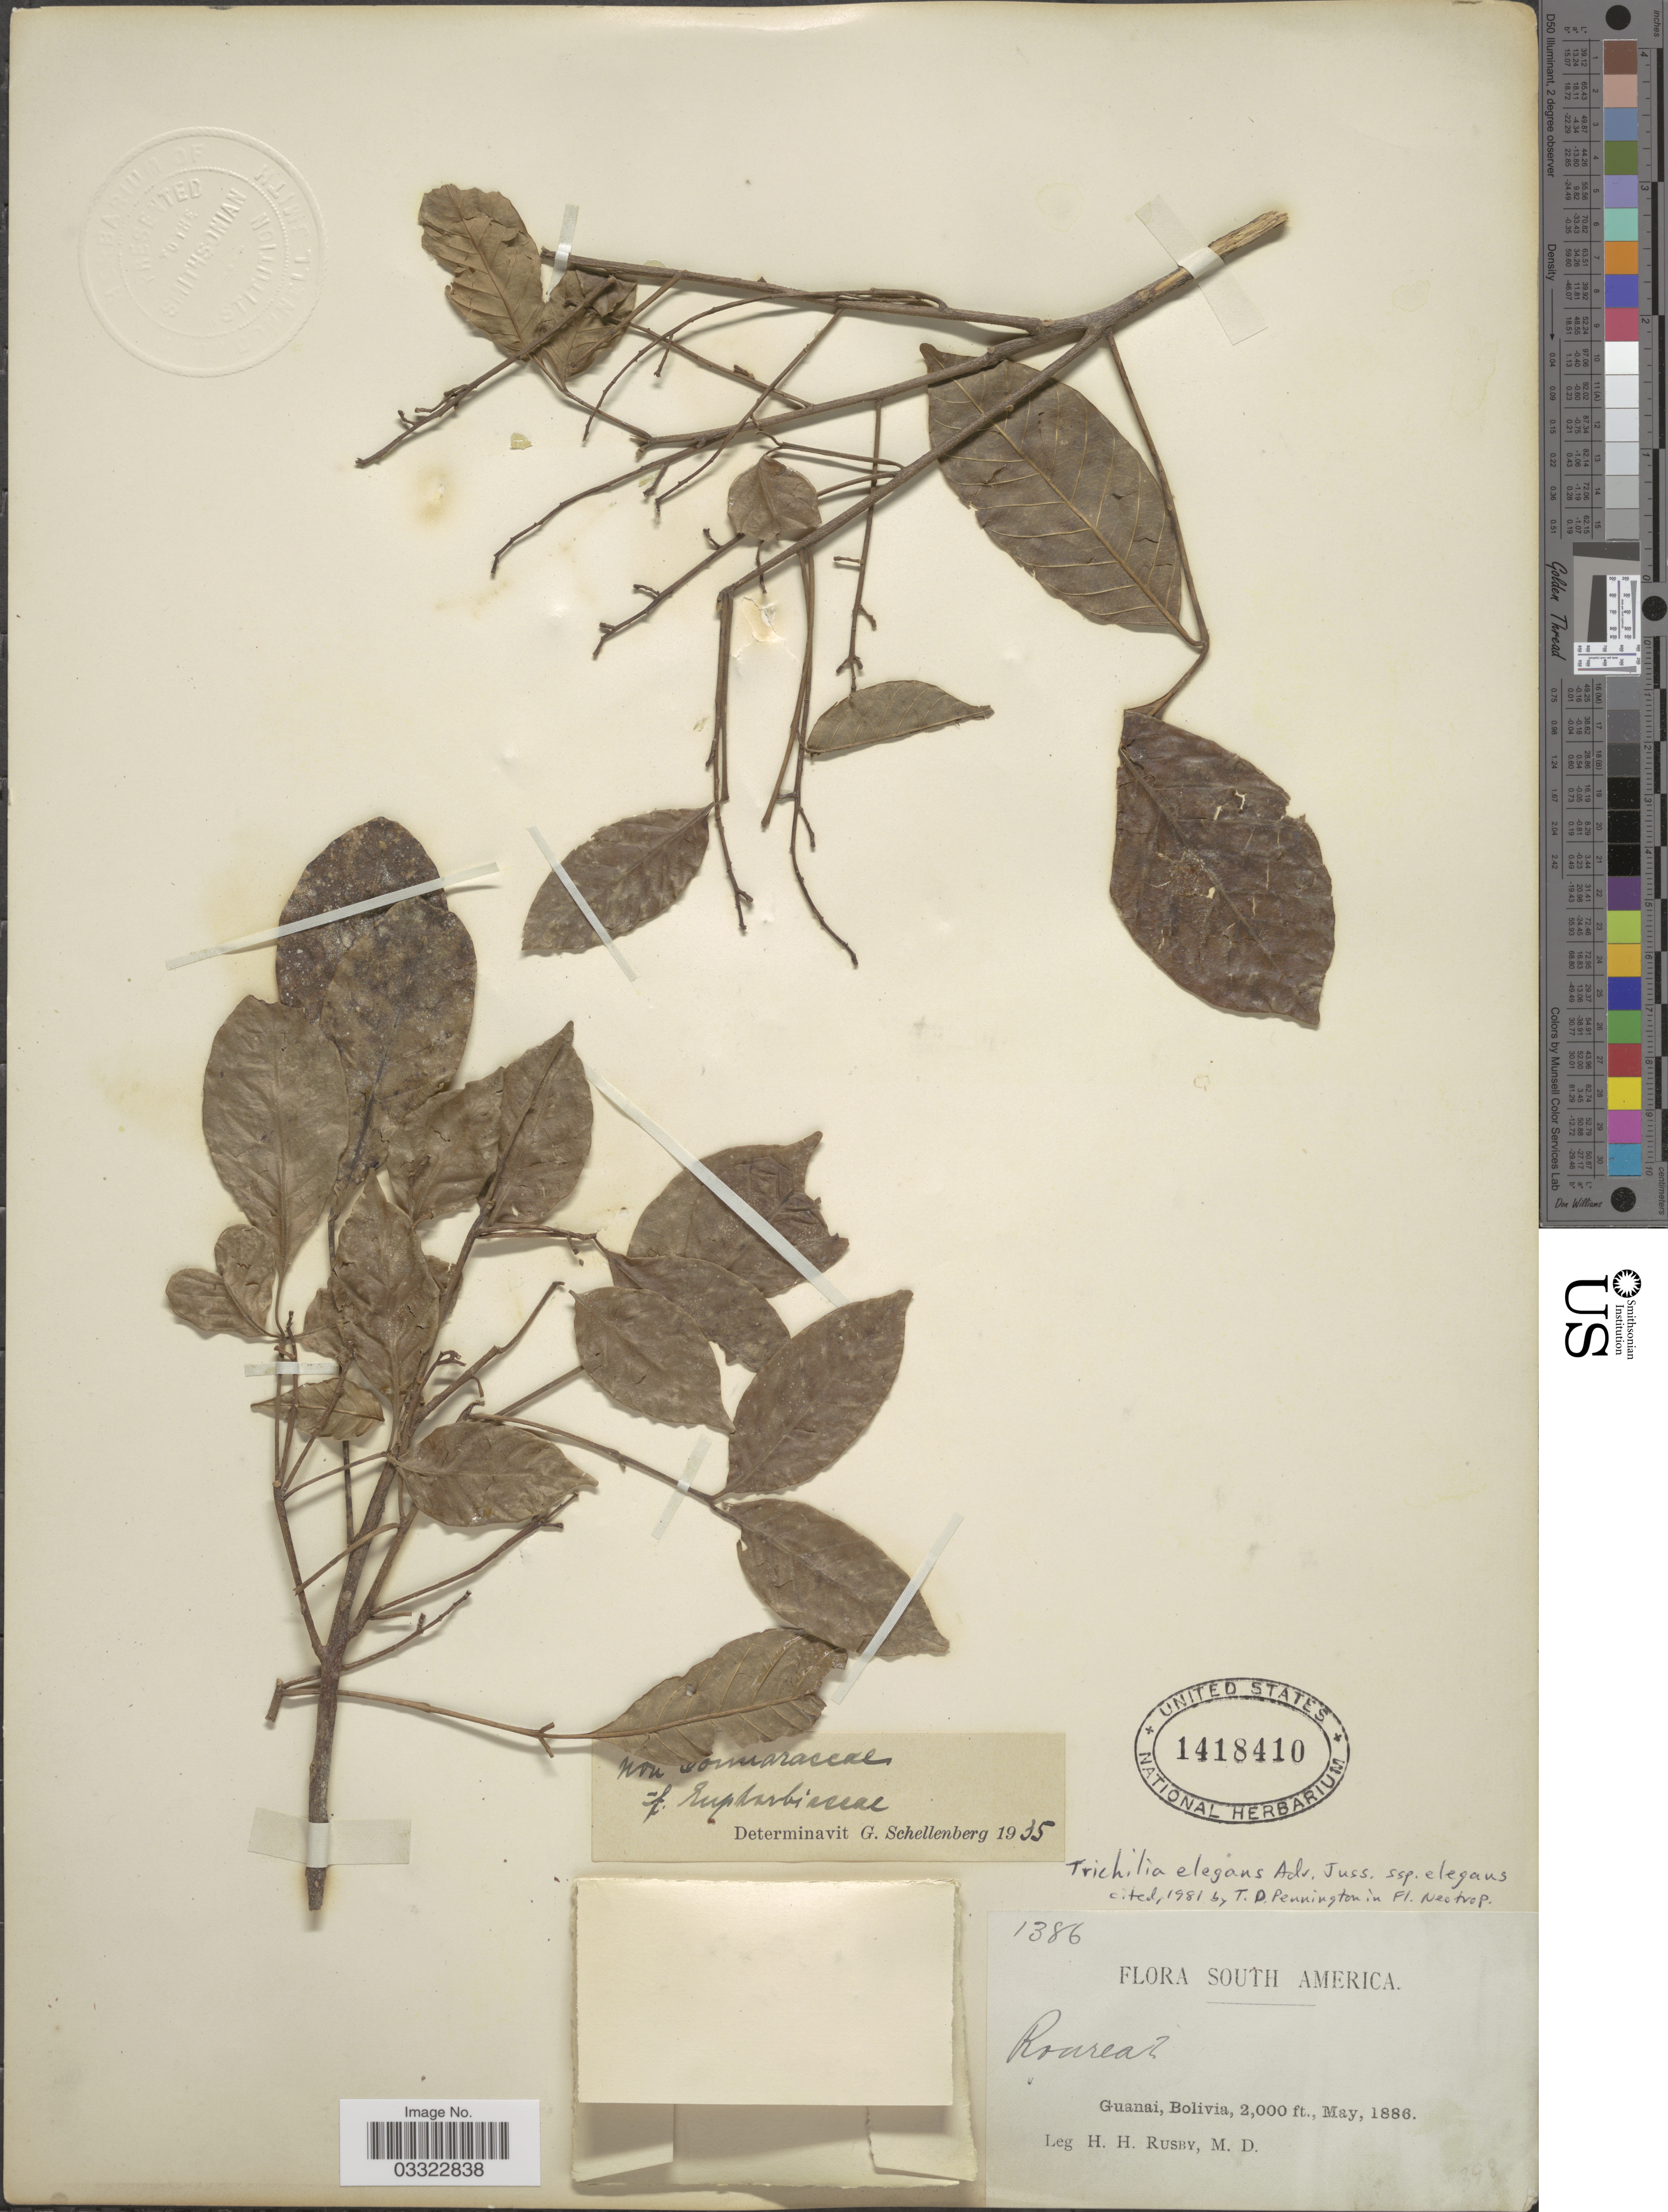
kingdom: Plantae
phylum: Tracheophyta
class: Magnoliopsida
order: Sapindales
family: Meliaceae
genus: Trichilia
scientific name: Trichilia elegans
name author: A. Juss.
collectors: H. H. Rusby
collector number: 1386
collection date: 1886-05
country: Bolivia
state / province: La Páz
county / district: Larecaja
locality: Guanay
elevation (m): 610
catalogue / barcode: US 1418410